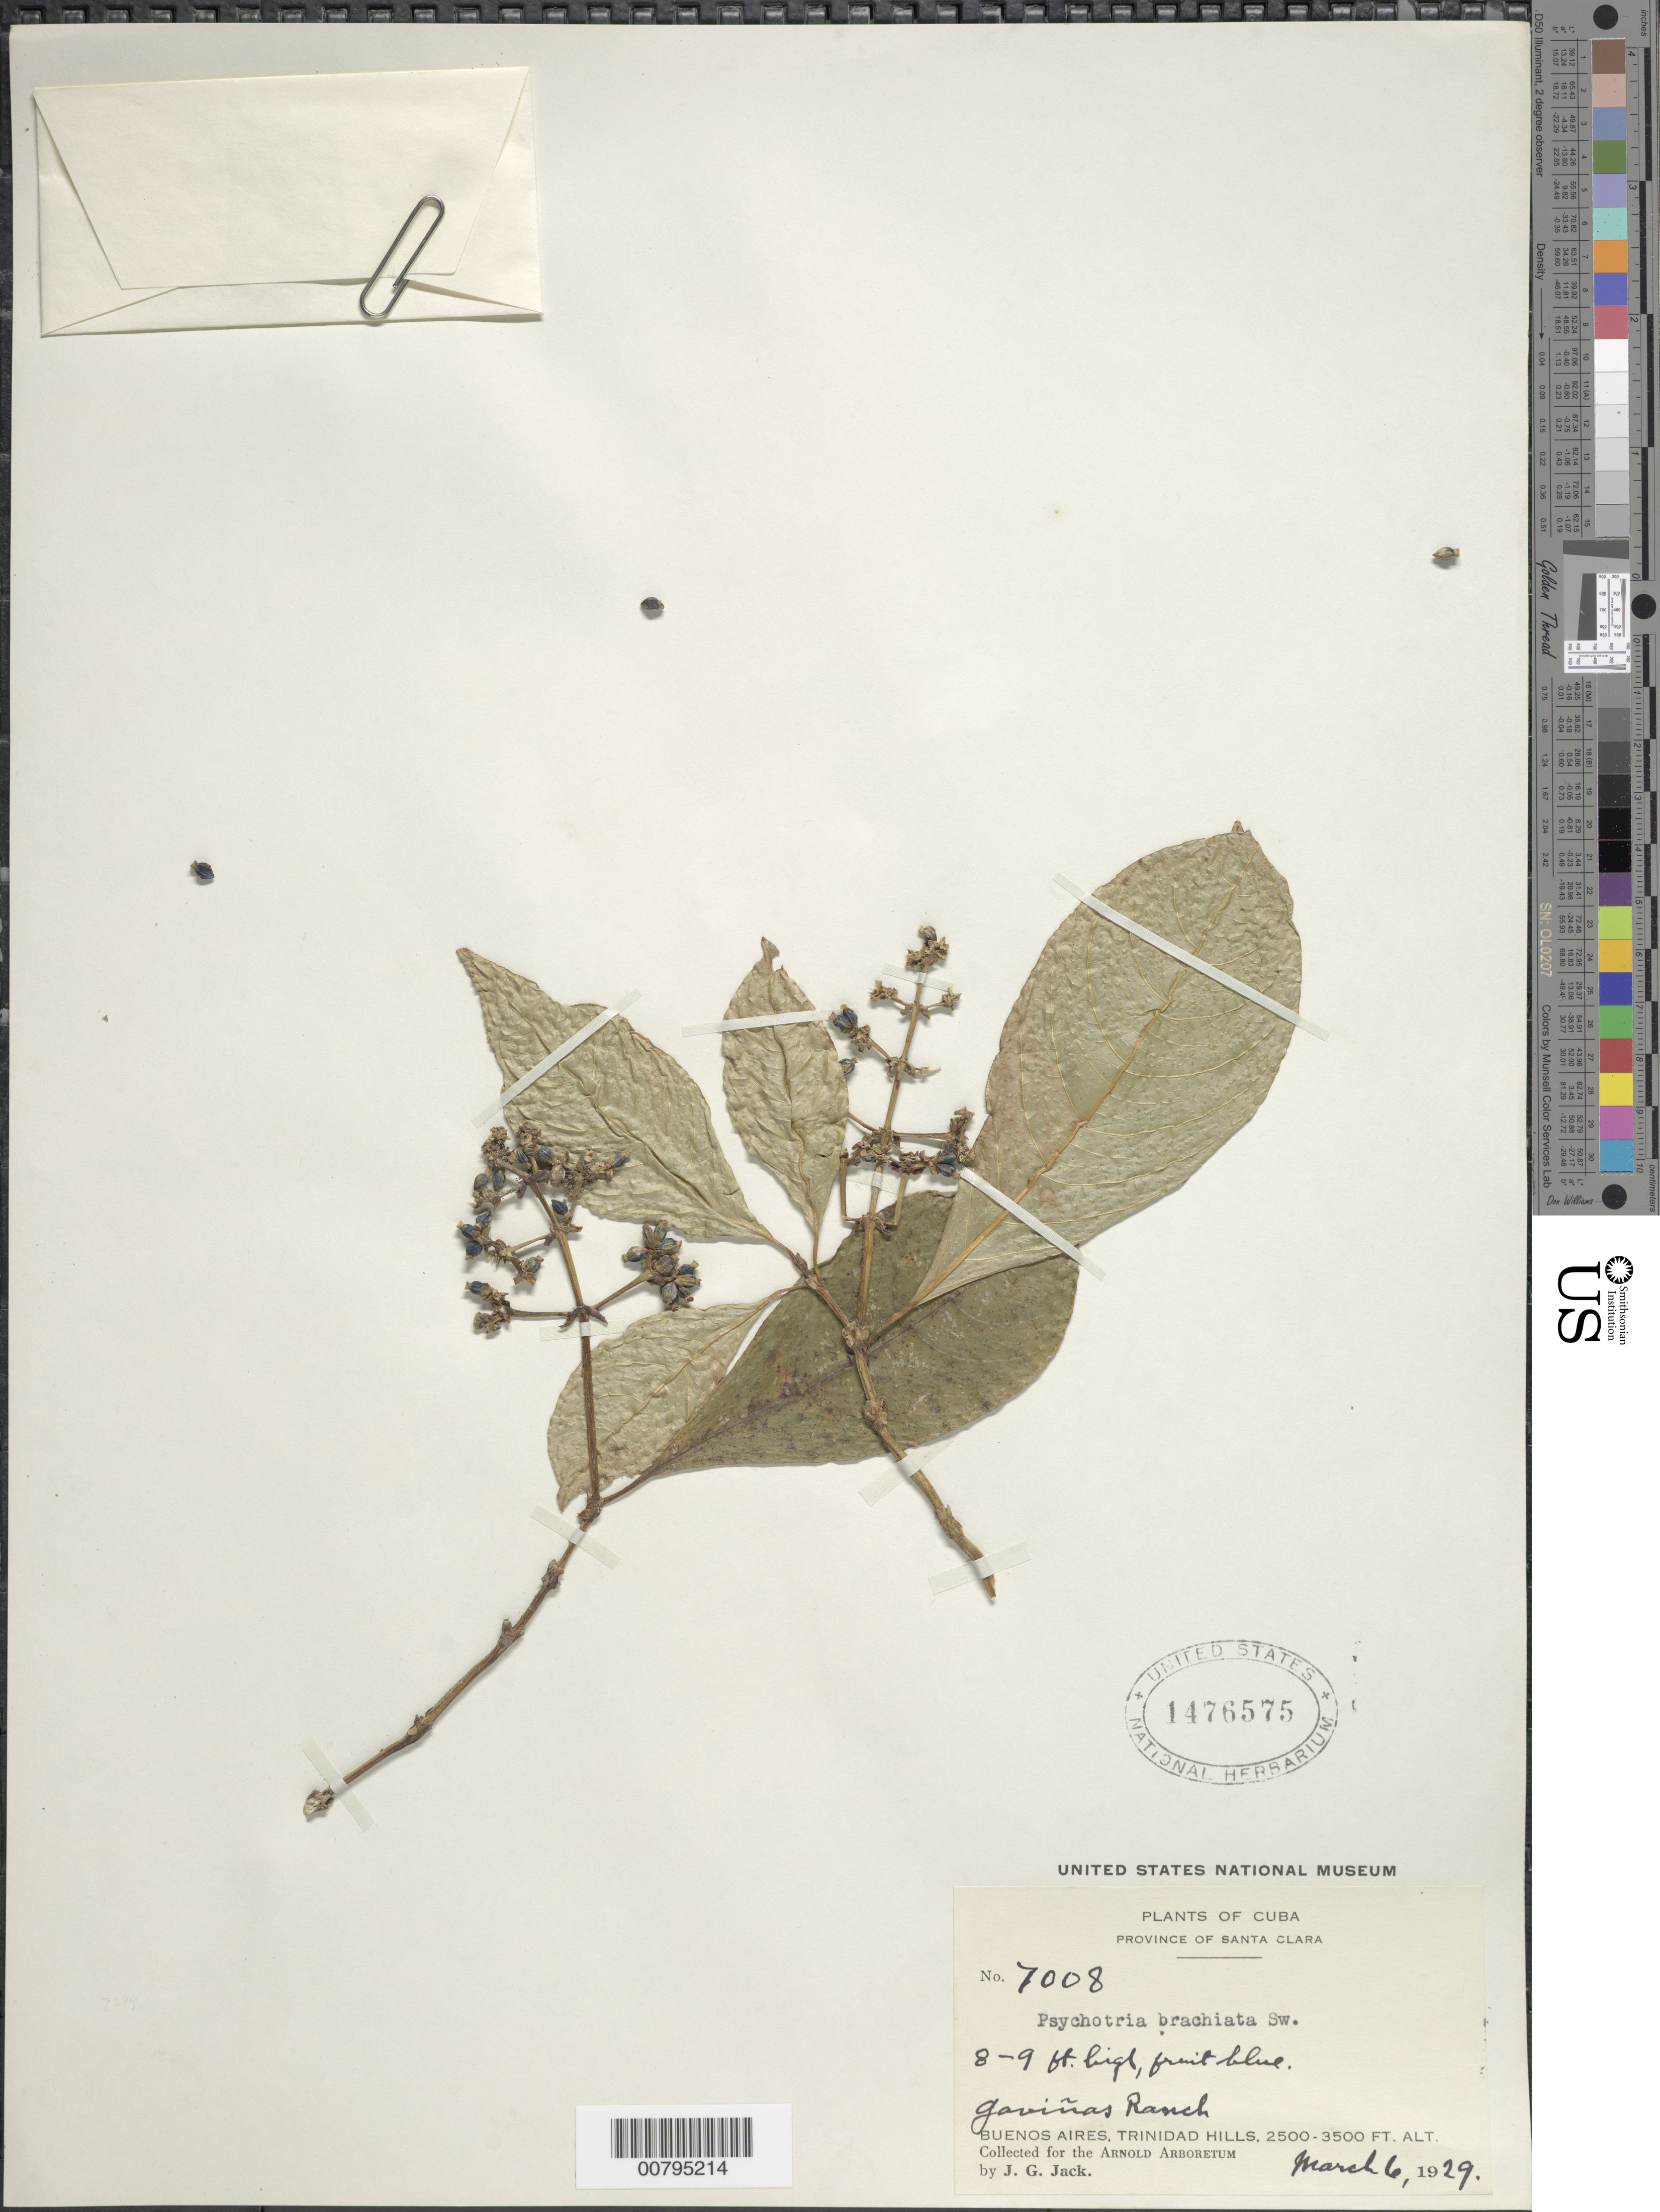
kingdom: Plantae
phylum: Tracheophyta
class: Magnoliopsida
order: Gentianales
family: Rubiaceae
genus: Psychotria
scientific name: Psychotria brachiata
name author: Sw.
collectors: J. G. Jack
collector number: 7008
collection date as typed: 06 Mar 1929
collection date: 1929-03-06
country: Cuba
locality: Buenos Aires, Trinidad Hills. Gavinas Ranch.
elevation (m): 762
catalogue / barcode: US 1476575